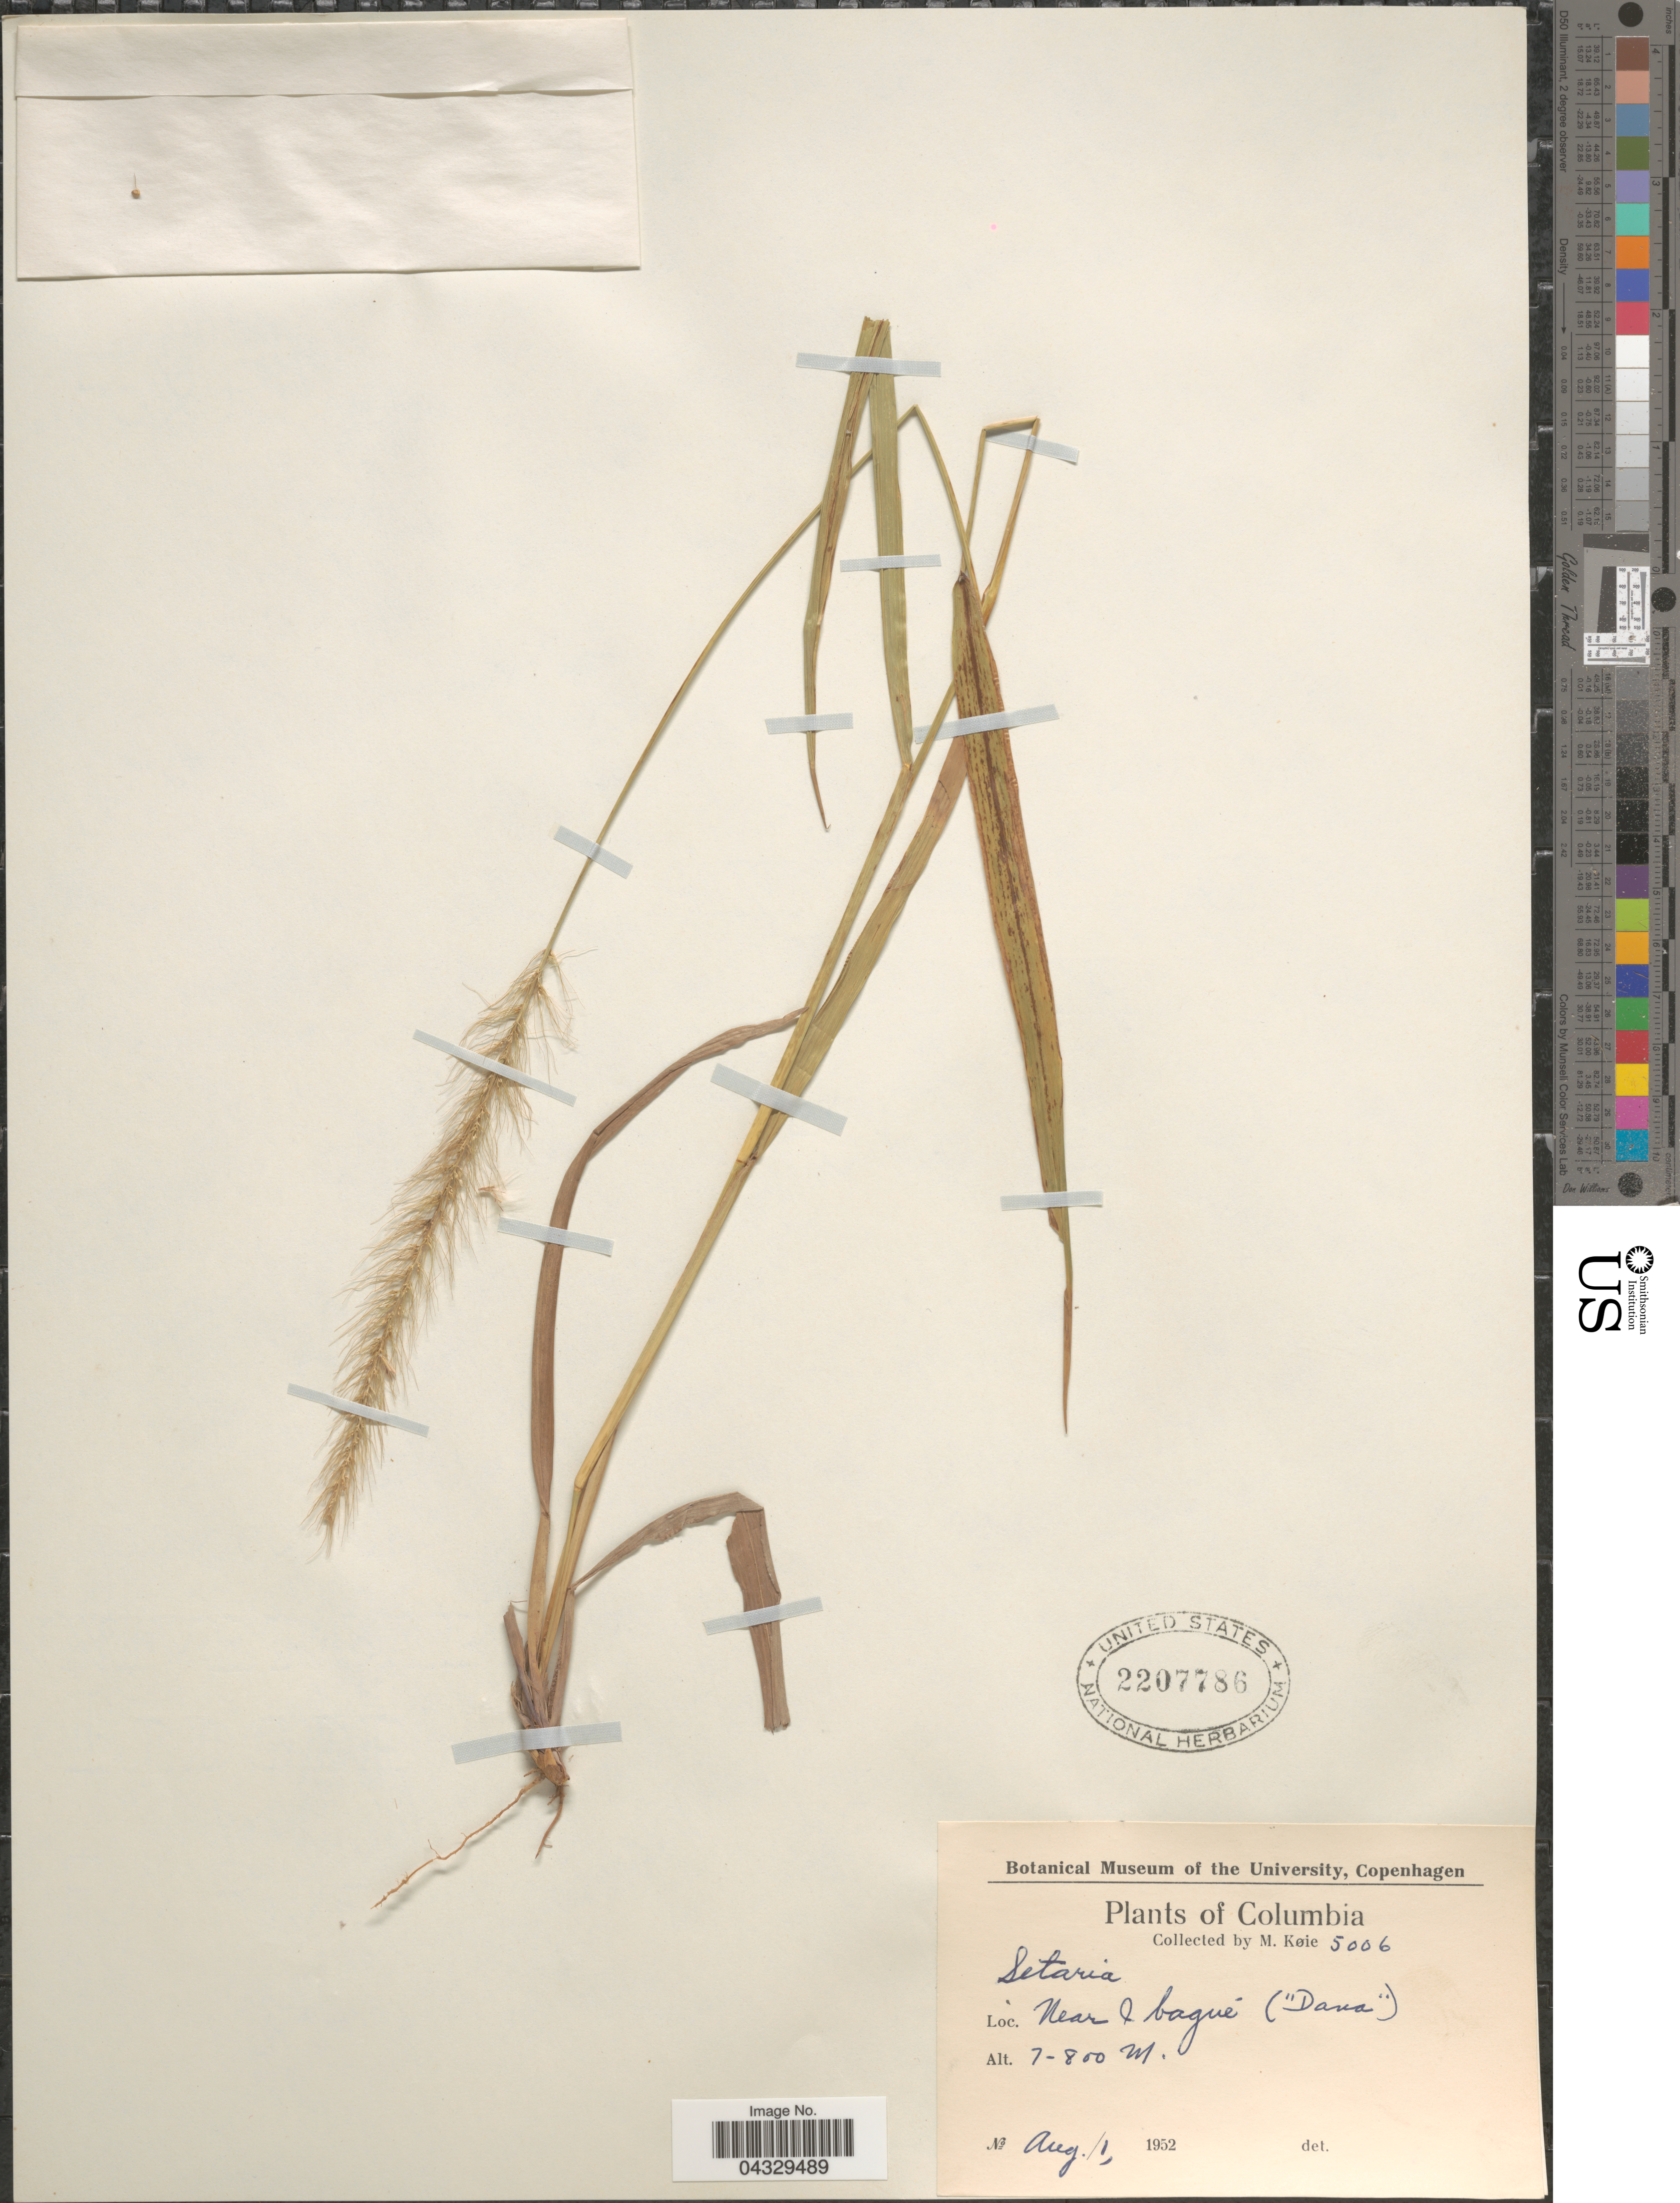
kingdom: Plantae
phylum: Tracheophyta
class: Liliopsida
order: Poales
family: Poaceae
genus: Setaria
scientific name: Setaria sp.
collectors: M. Köie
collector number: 5006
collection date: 1952-08-01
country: Colombia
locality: Near Ibagué ("Dava").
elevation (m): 700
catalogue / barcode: US 2207786